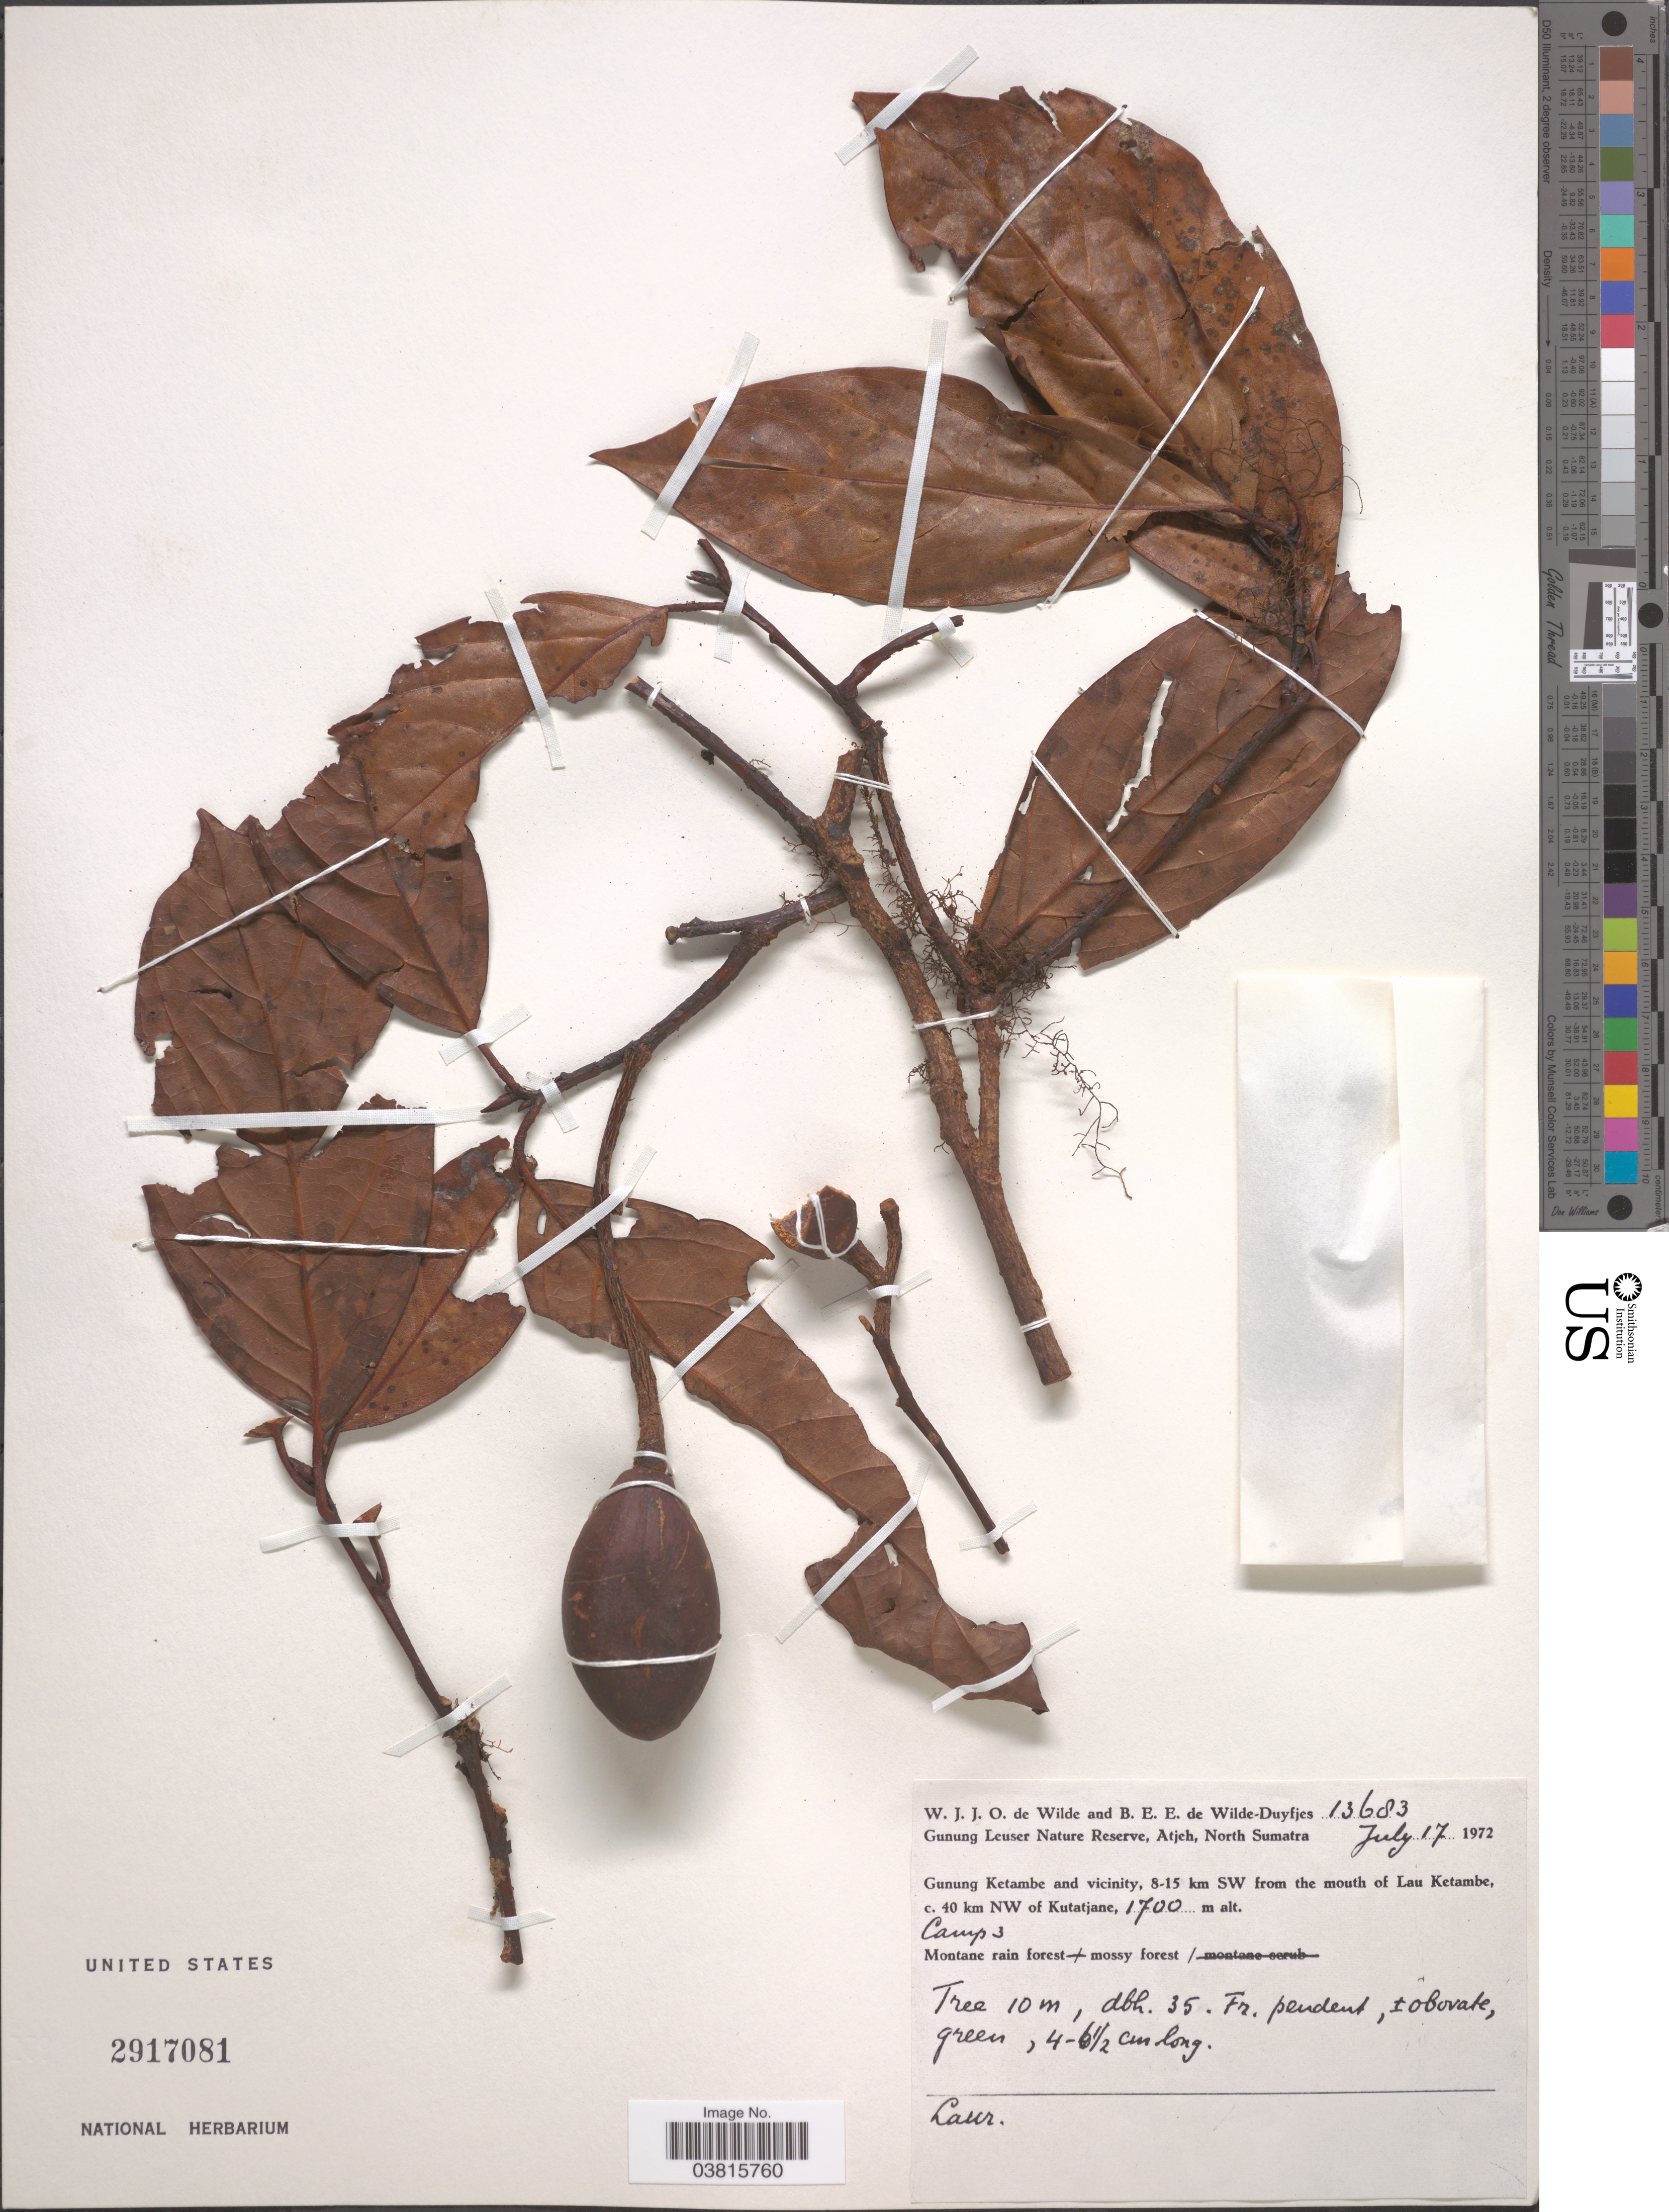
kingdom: Plantae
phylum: Tracheophyta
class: Magnoliopsida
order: Laurales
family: Lauraceae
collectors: W. J. de Wilde & B. E. de Wilde-Duyfjes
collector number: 13683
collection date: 1972-07-17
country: Indonesia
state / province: Sumatra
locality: Gunung Leuser Nature Reserve, Atjeh, North Sumatra. Gunung Ketambe and vicinity, 8-15 km SW from the mouth of Lau Ketambe, c. 40 km NW of Kutatjane. Camp 3.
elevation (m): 1700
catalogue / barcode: US 2917081